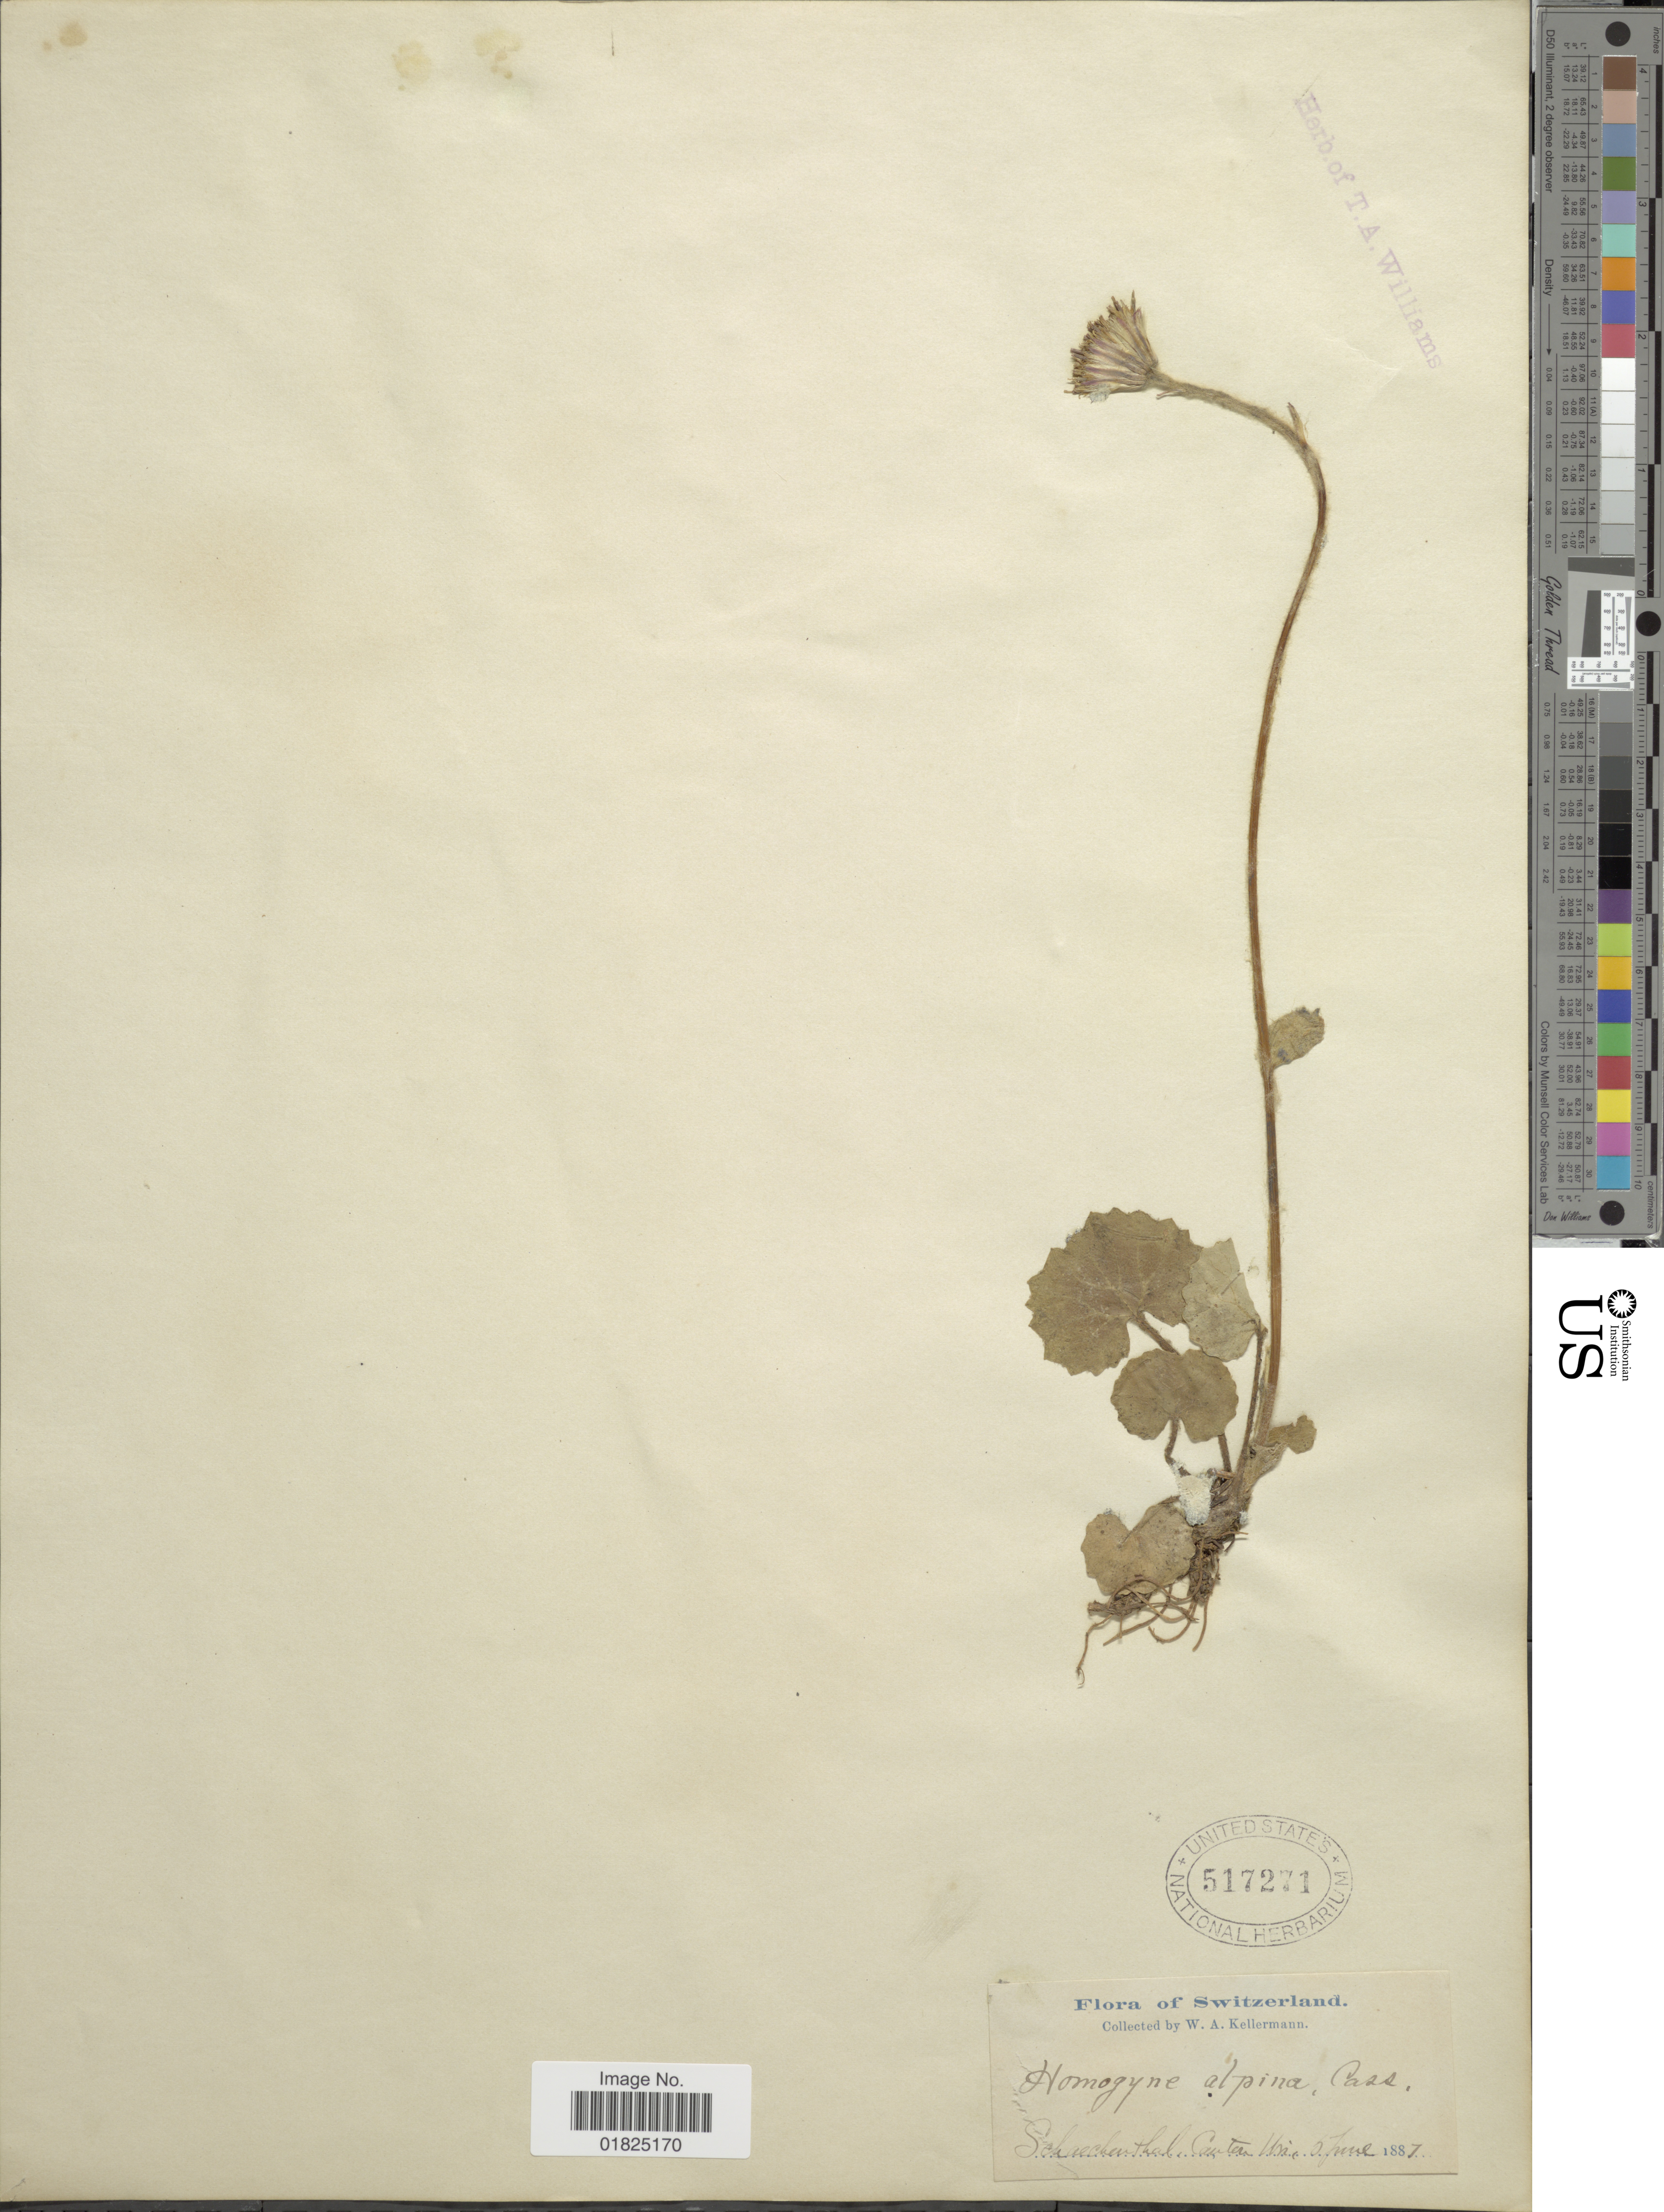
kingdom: Plantae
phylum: Tracheophyta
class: Magnoliopsida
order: Asterales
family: Asteraceae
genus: Homogyne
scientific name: Homogyne alpina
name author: (L.) Cass.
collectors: W. Kellerman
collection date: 1887-06-06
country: Switzerland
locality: Schaechenthal, Canton Uni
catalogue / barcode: US 5172171